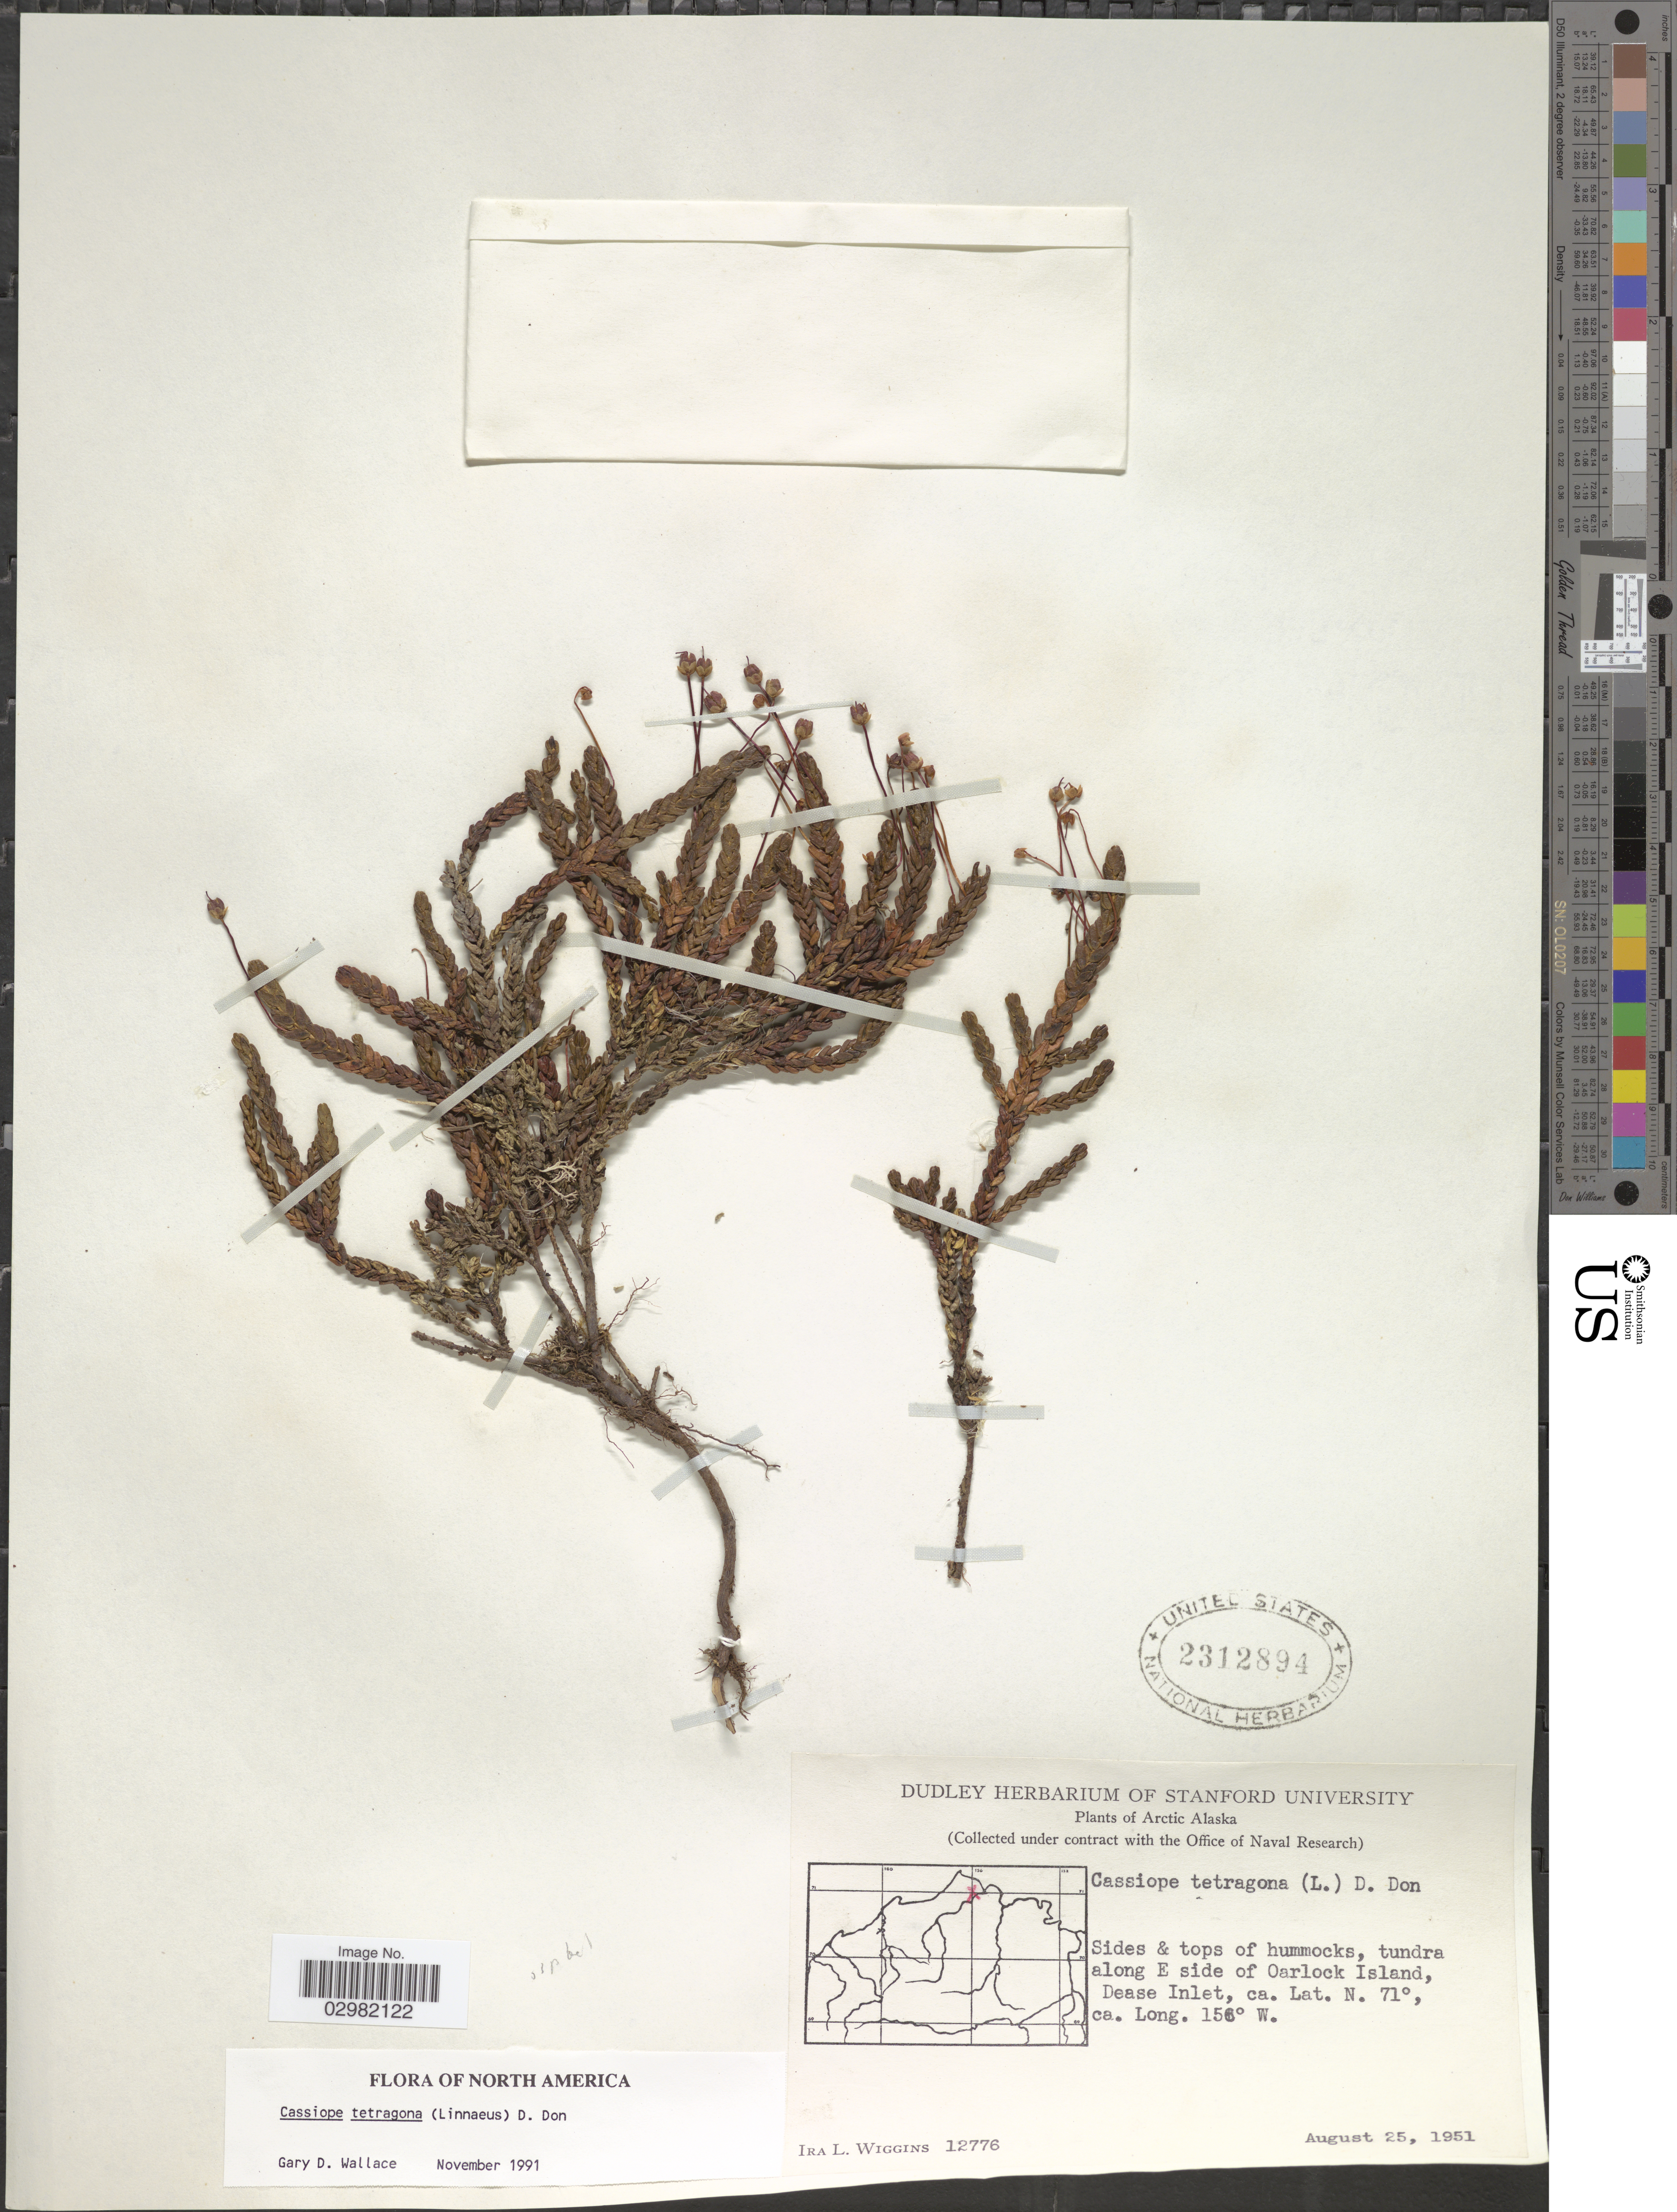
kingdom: Plantae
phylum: Tracheophyta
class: Magnoliopsida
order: Ericales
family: Ericaceae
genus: Cassiope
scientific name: Cassiope tetragona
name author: (L.) D. Don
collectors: I. L. Wiggins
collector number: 12776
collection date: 1951-08-25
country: United States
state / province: Alaska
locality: Arctic Alaska. Sides & tops of hummocks, tundra along E side of Oarlock Island, Dease Inlet.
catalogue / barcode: US 2312894